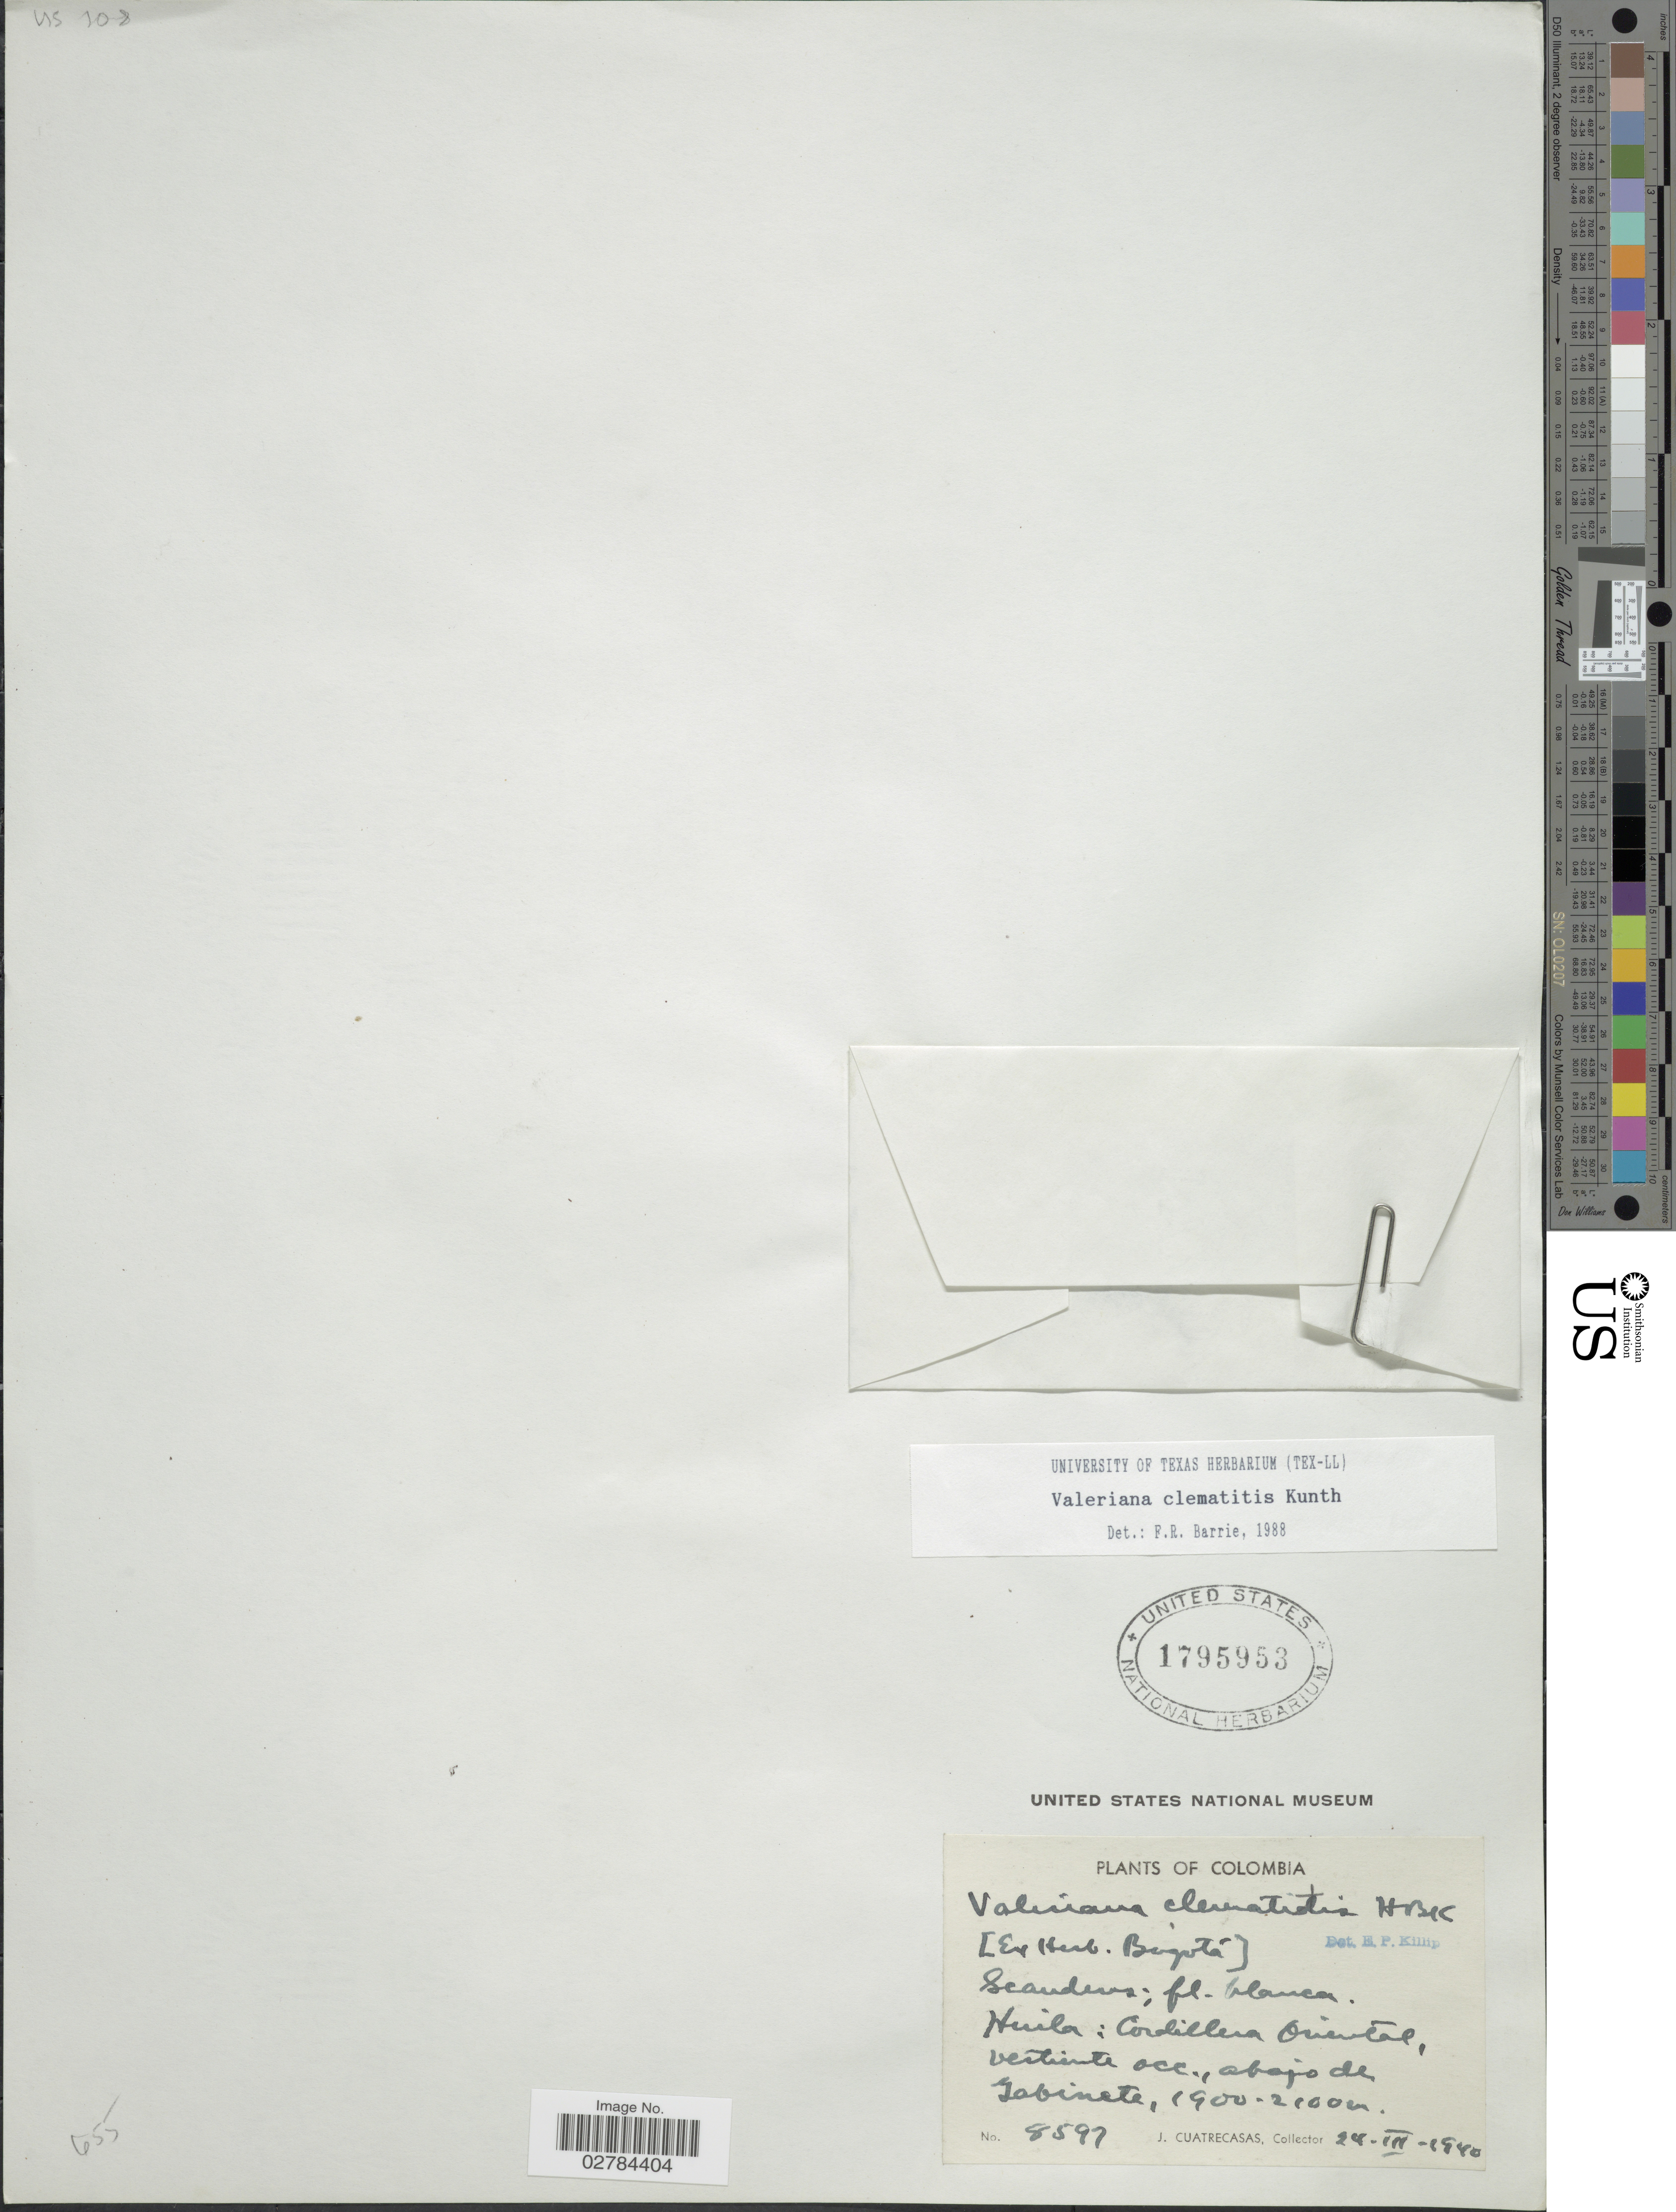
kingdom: Plantae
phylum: Tracheophyta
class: Magnoliopsida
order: Dipsacales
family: Caprifoliaceae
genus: Valeriana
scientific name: Valeriana clematitis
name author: Kunth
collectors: J. Cuatrecasas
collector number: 8597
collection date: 1940-03-24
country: Colombia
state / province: Huila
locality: Cordillera Oriental, vertiente occ., abajo de Gabinete.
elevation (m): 1900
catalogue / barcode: US 1795953